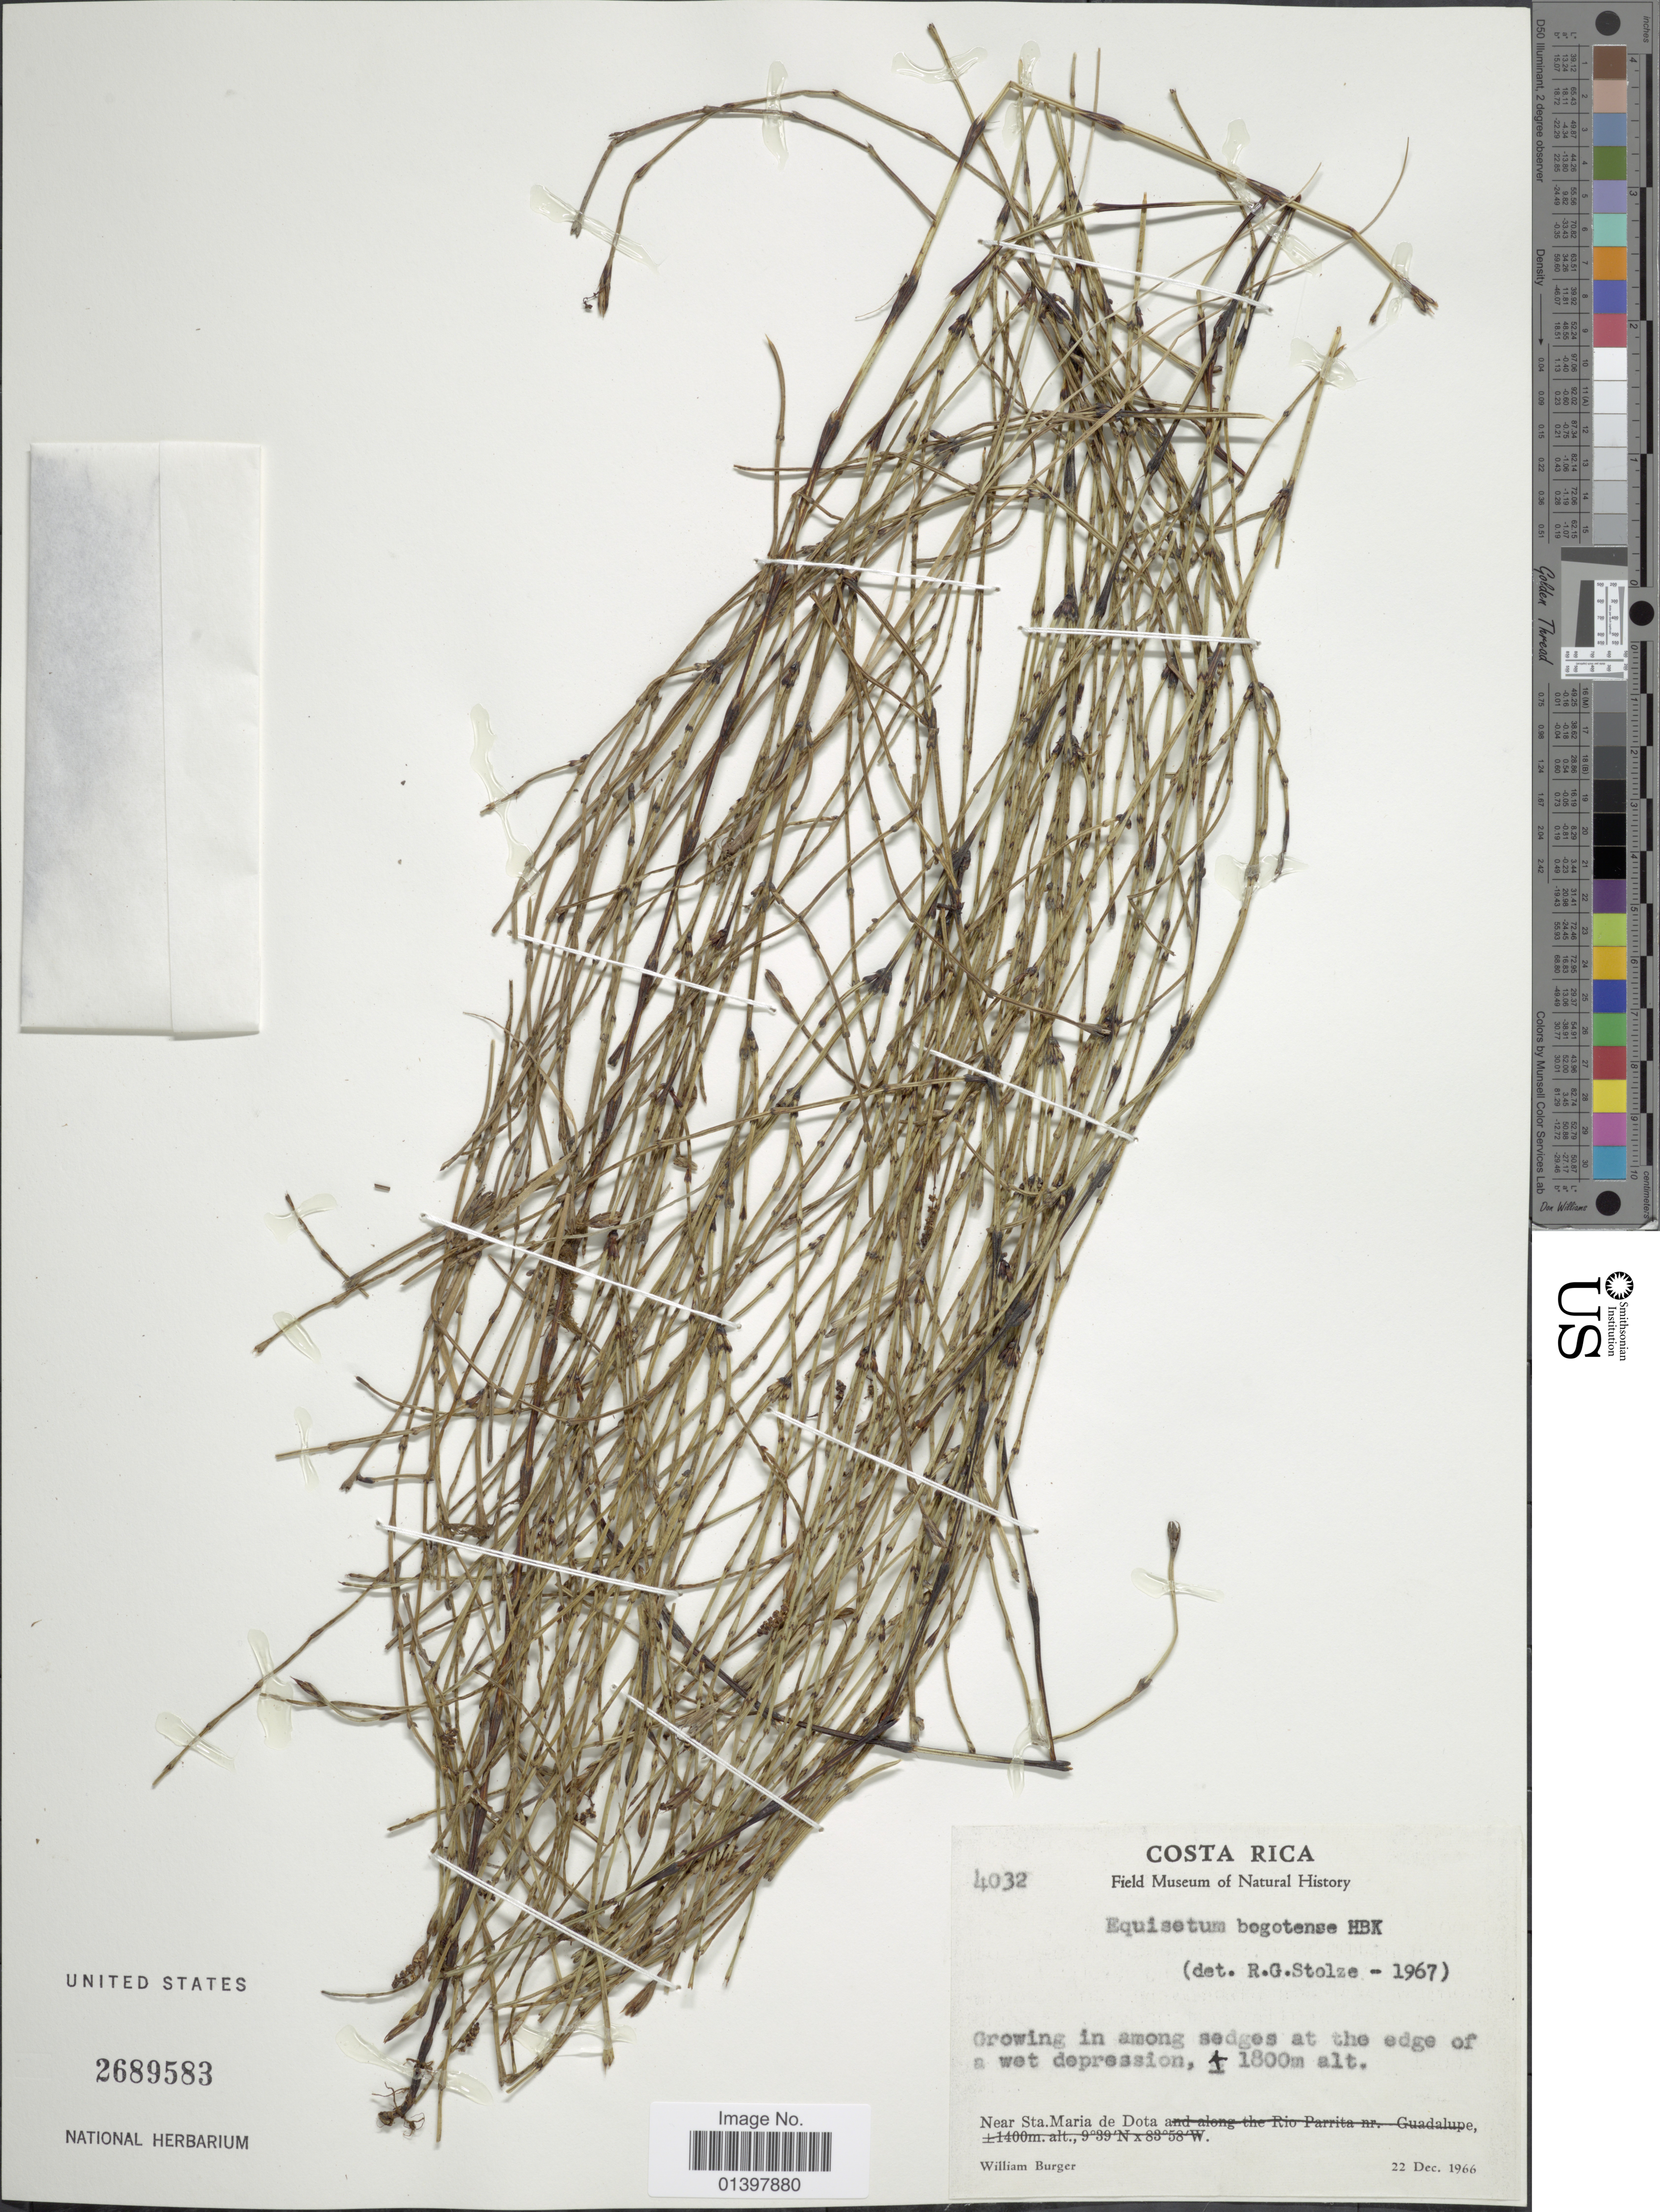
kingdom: Plantae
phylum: Tracheophyta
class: Polypodiopsida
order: Equisetales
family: Equisetaceae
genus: Equisetum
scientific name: Equisetum bogotense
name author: Kunth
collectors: W. Burger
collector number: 4032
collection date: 1966-12-22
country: Costa Rica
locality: Near Sta Maria de Dota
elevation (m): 1800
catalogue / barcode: US 2689583